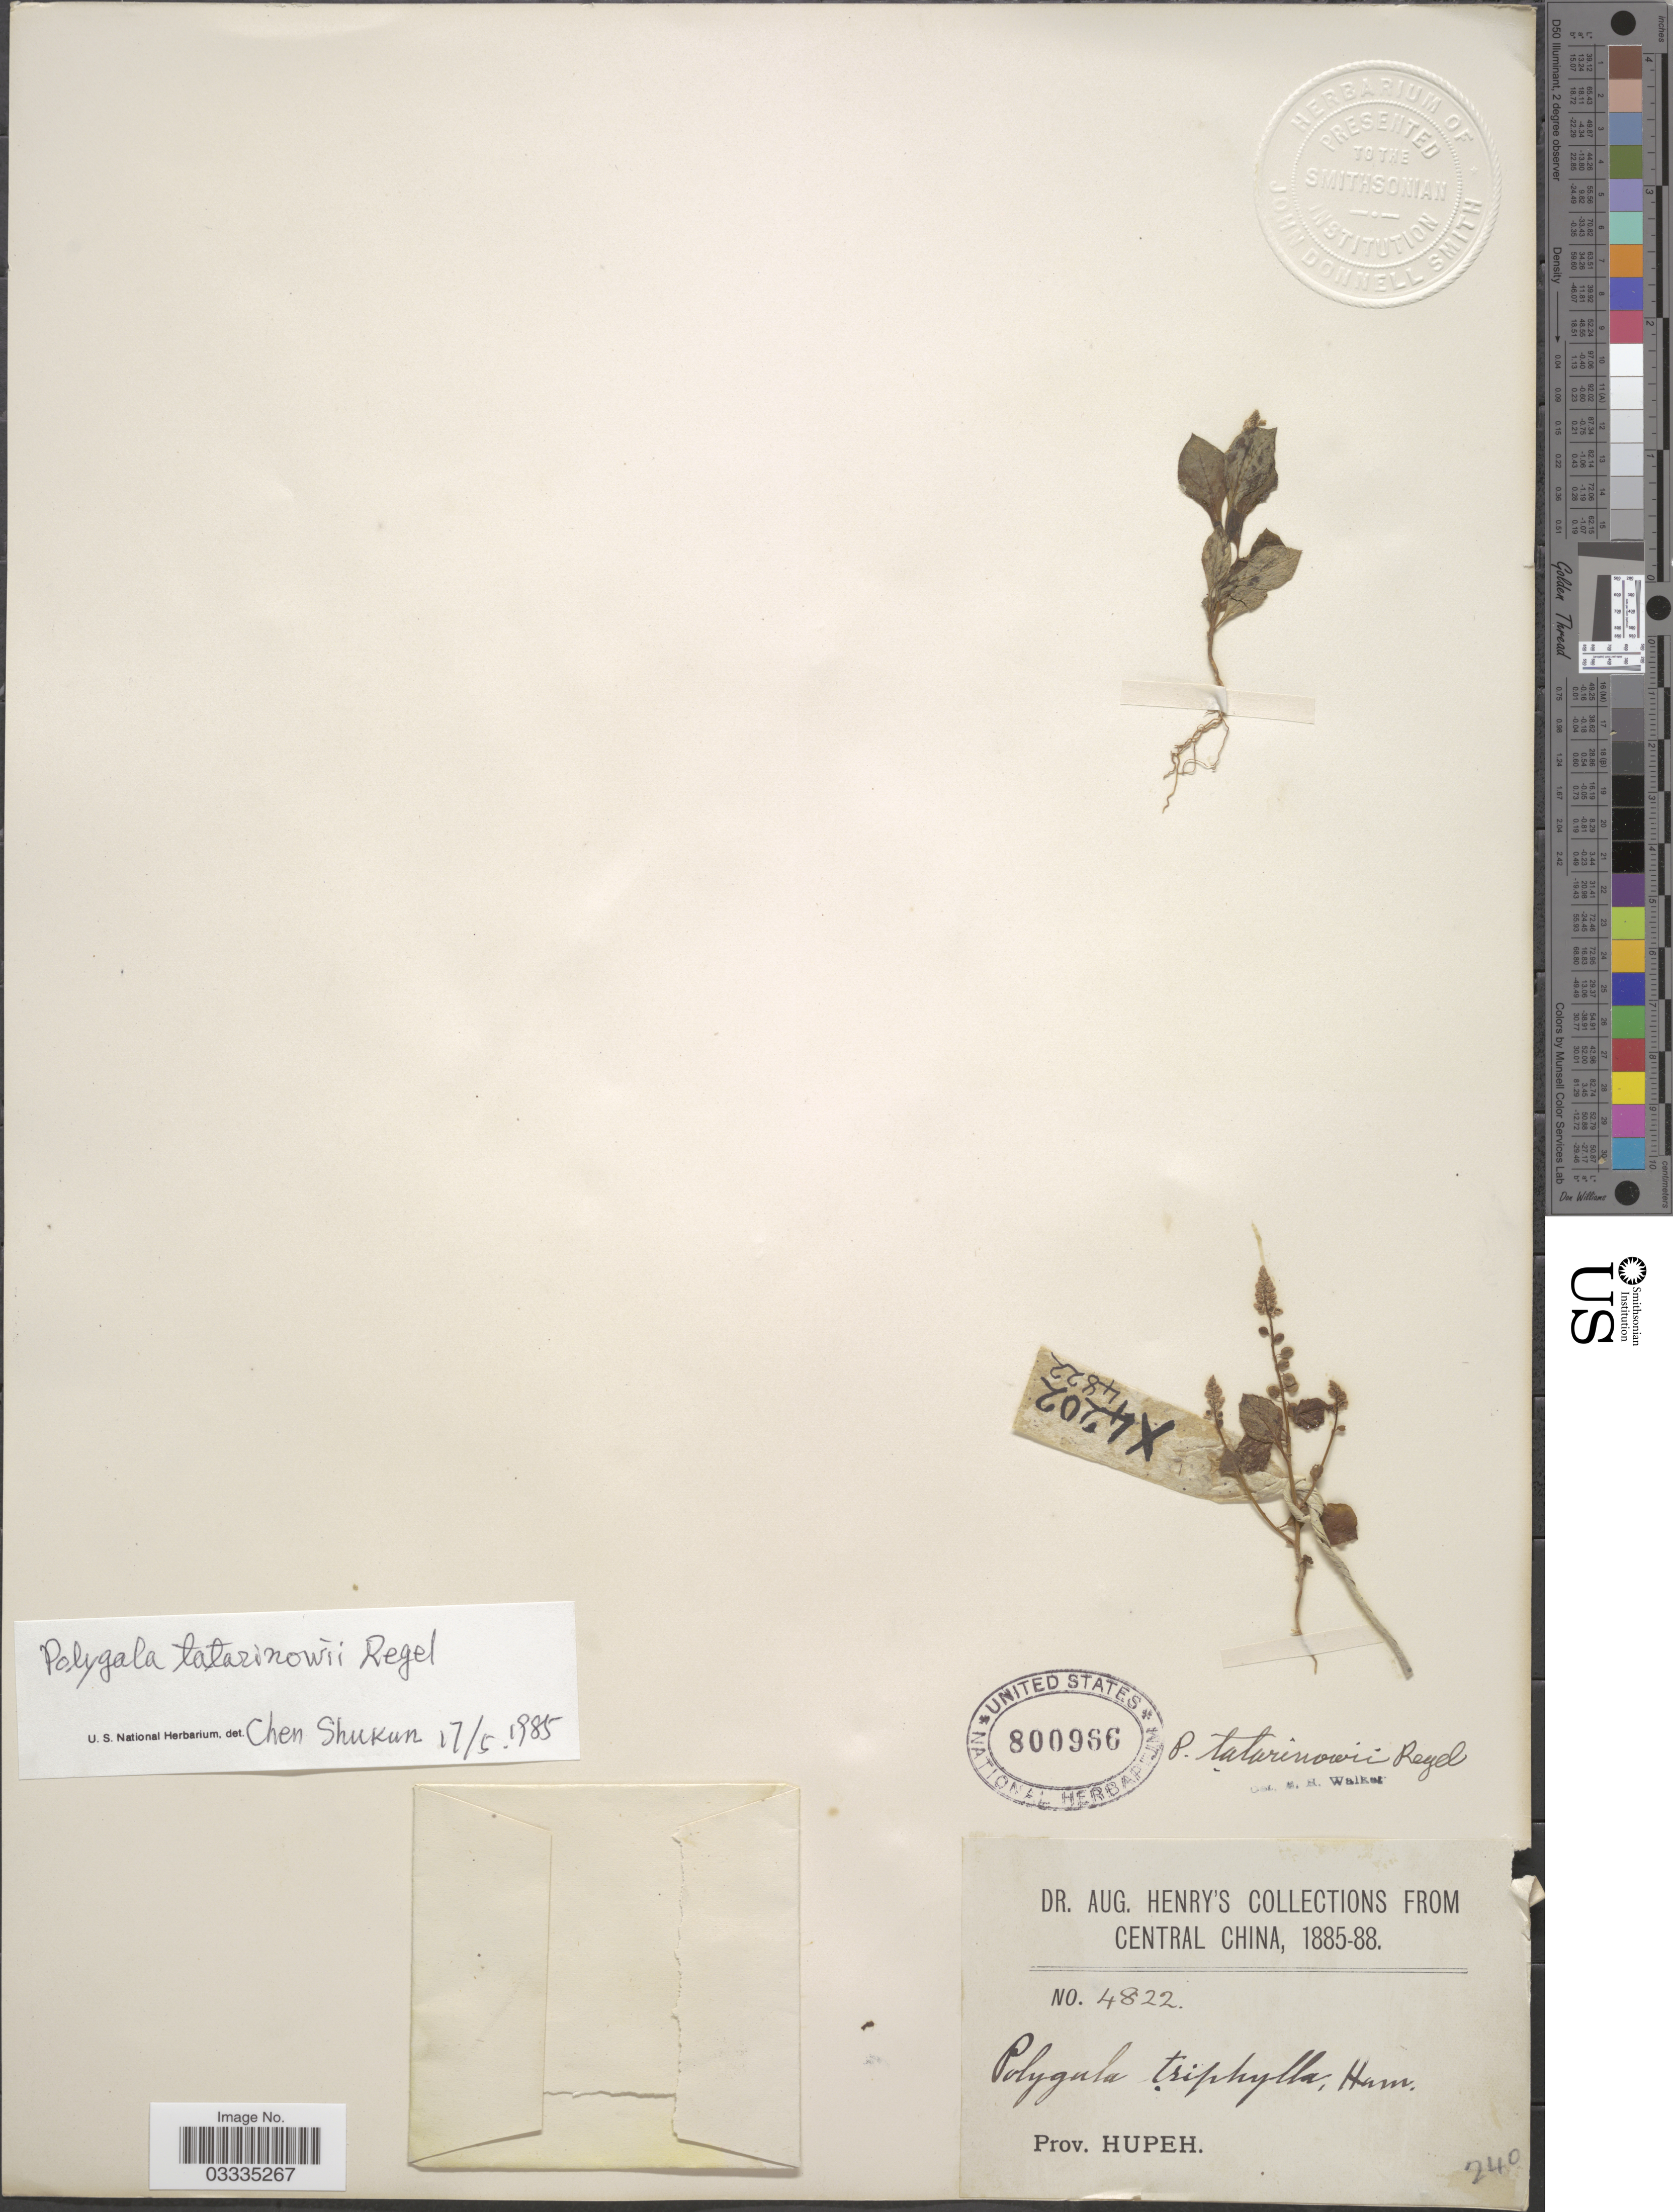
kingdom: Plantae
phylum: Tracheophyta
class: Magnoliopsida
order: Fabales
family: Polygalaceae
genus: Polygala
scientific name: Polygala tatarinowii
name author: Regel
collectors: A. Henry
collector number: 4822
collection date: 1885/1888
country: China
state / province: Hubei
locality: Prov. Hupeh.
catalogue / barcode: US 800966